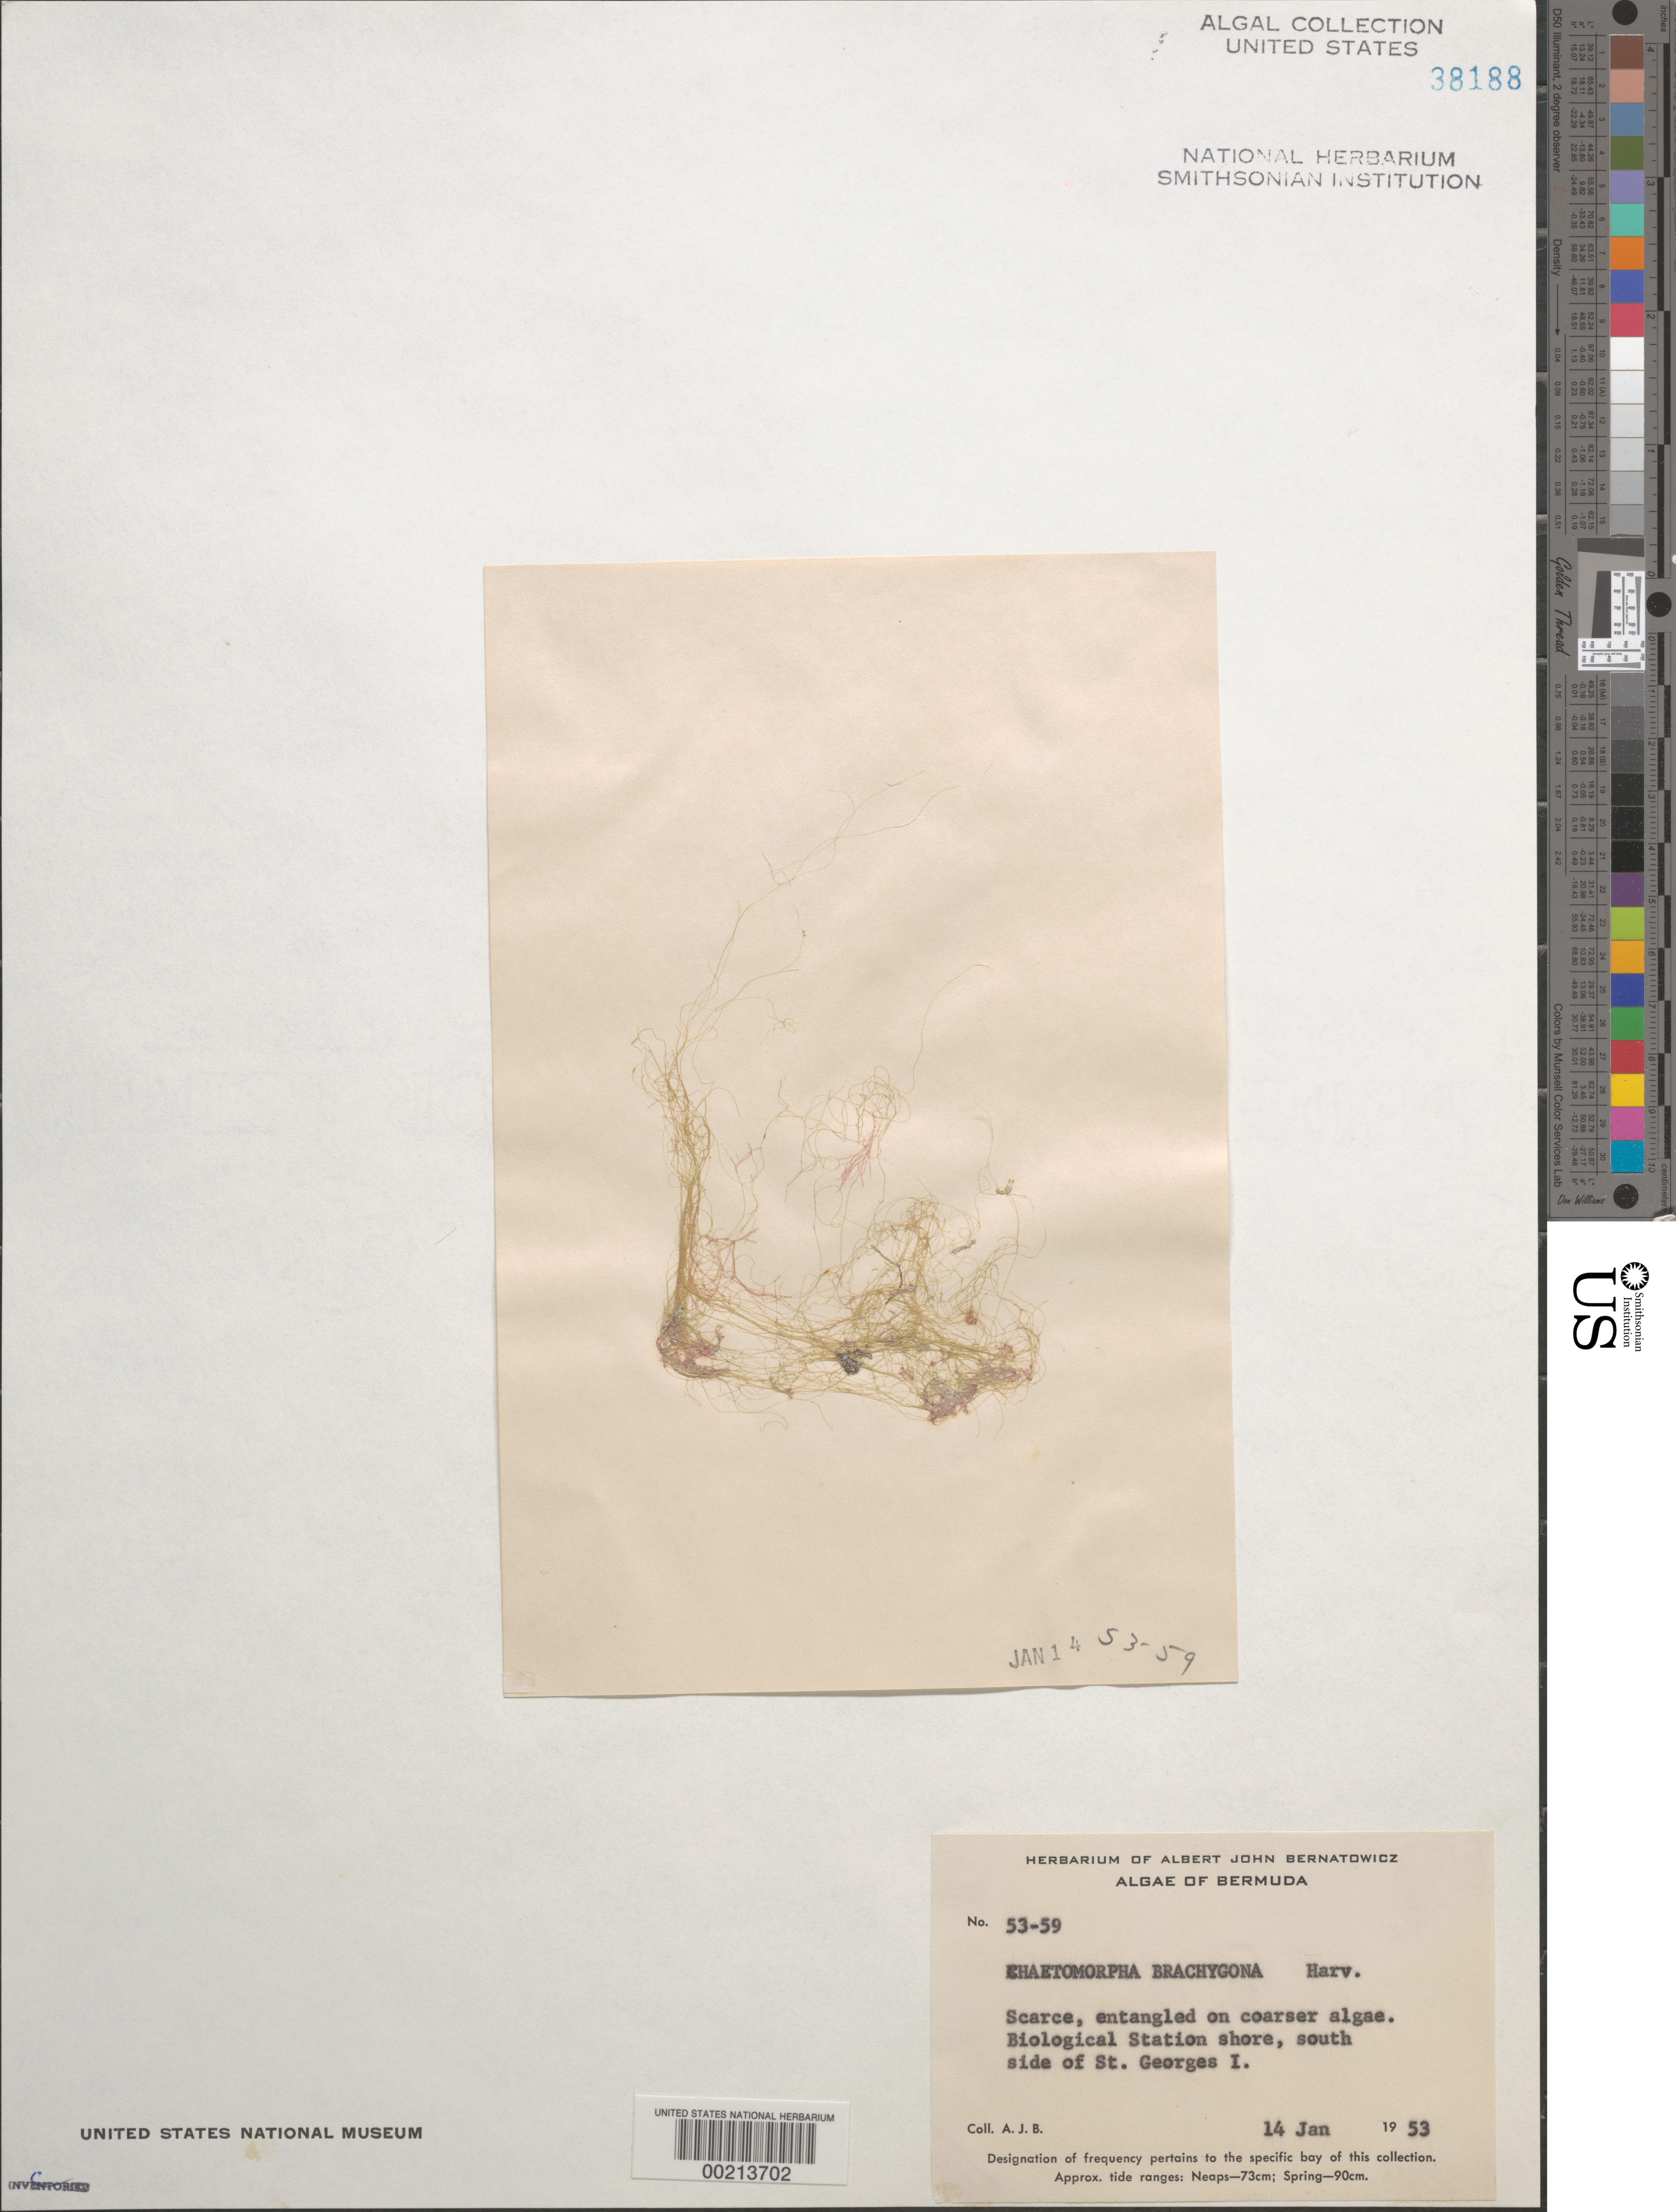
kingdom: Plantae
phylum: Chlorophyta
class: Ulvophyceae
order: Cladophorales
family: Cladophoraceae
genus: Chaetomorpha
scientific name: Chaetomorpha brachygona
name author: Harv.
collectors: A. Bernatowicz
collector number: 53-59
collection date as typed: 14 Jan 1953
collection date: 1953-01-14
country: Bermuda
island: St. George's Island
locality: Biological Station shore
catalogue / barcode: US 38188